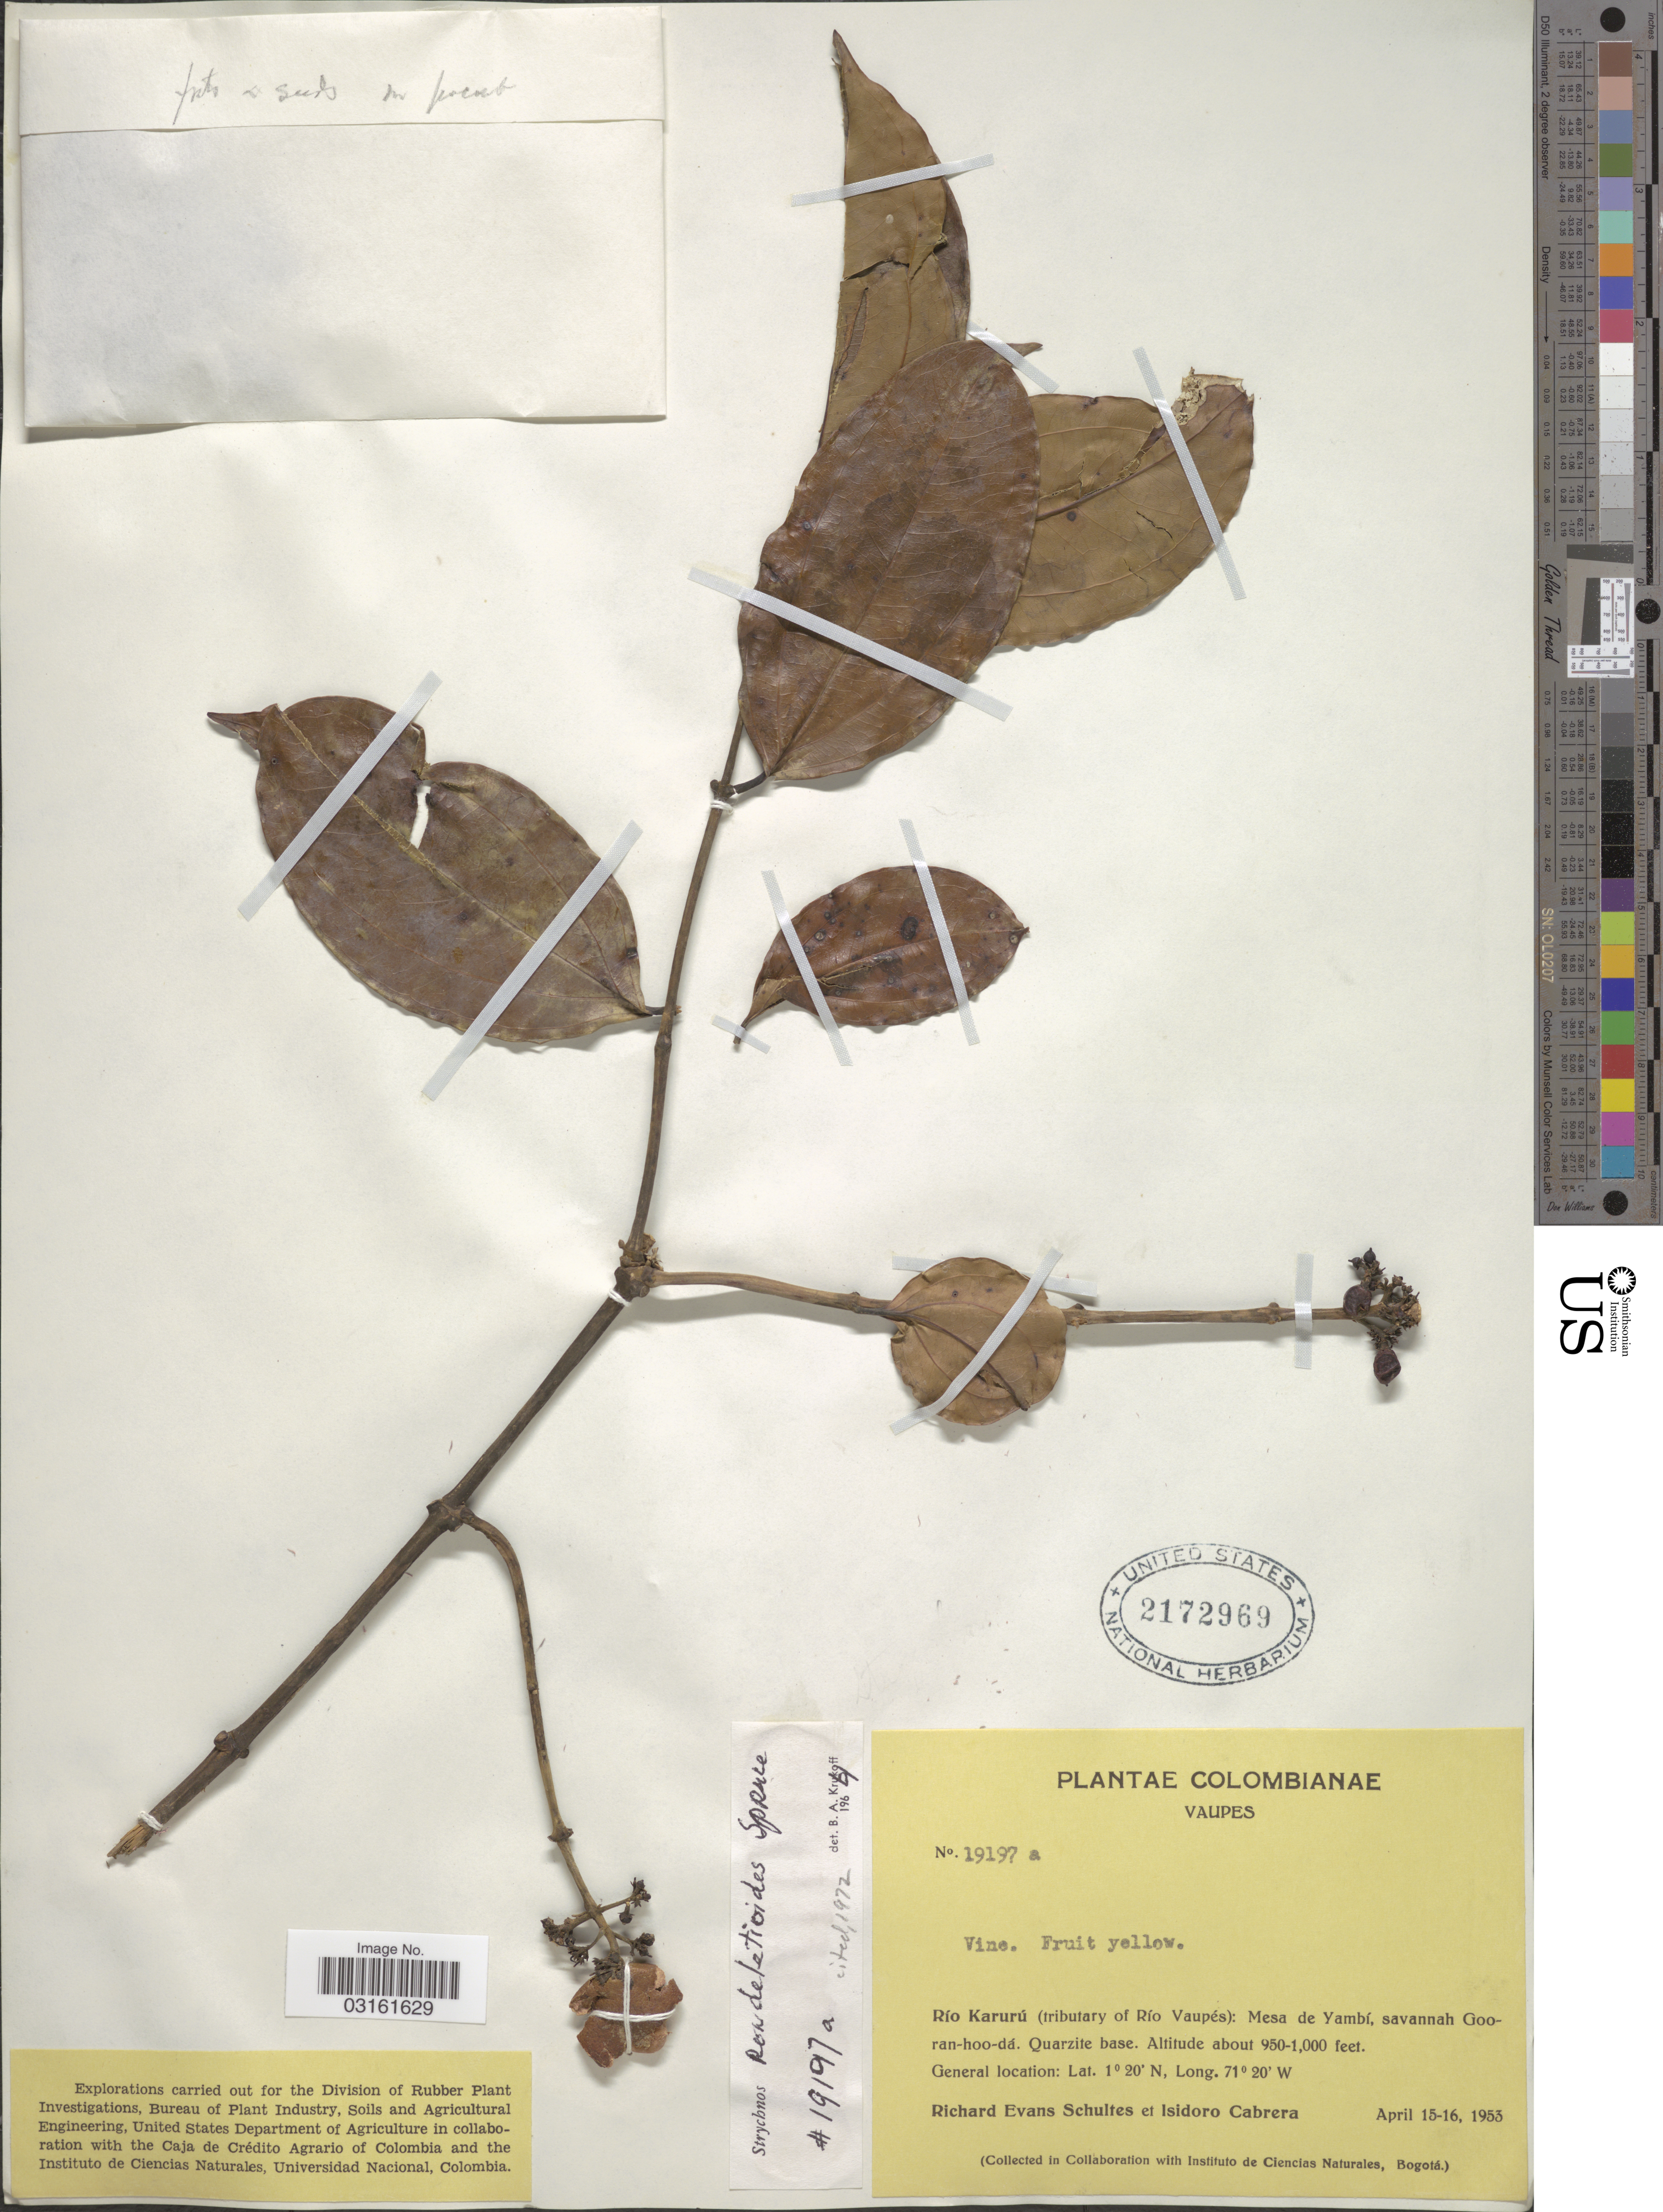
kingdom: Plantae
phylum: Tracheophyta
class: Magnoliopsida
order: Gentianales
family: Loganiaceae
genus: Strychnos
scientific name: Strychnos rondeletioides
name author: Spruce ex Benth.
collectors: R. E. Schultes & I. Cabrera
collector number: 19197 a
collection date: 1953-04-15/1953-04-16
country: Colombia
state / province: Vaupés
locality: Río Karurú (tributary of Río Vaupés): Mesa de Yambí, savannah Gooran-hoo-dá. Quartzite base.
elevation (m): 290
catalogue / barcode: US 2172969